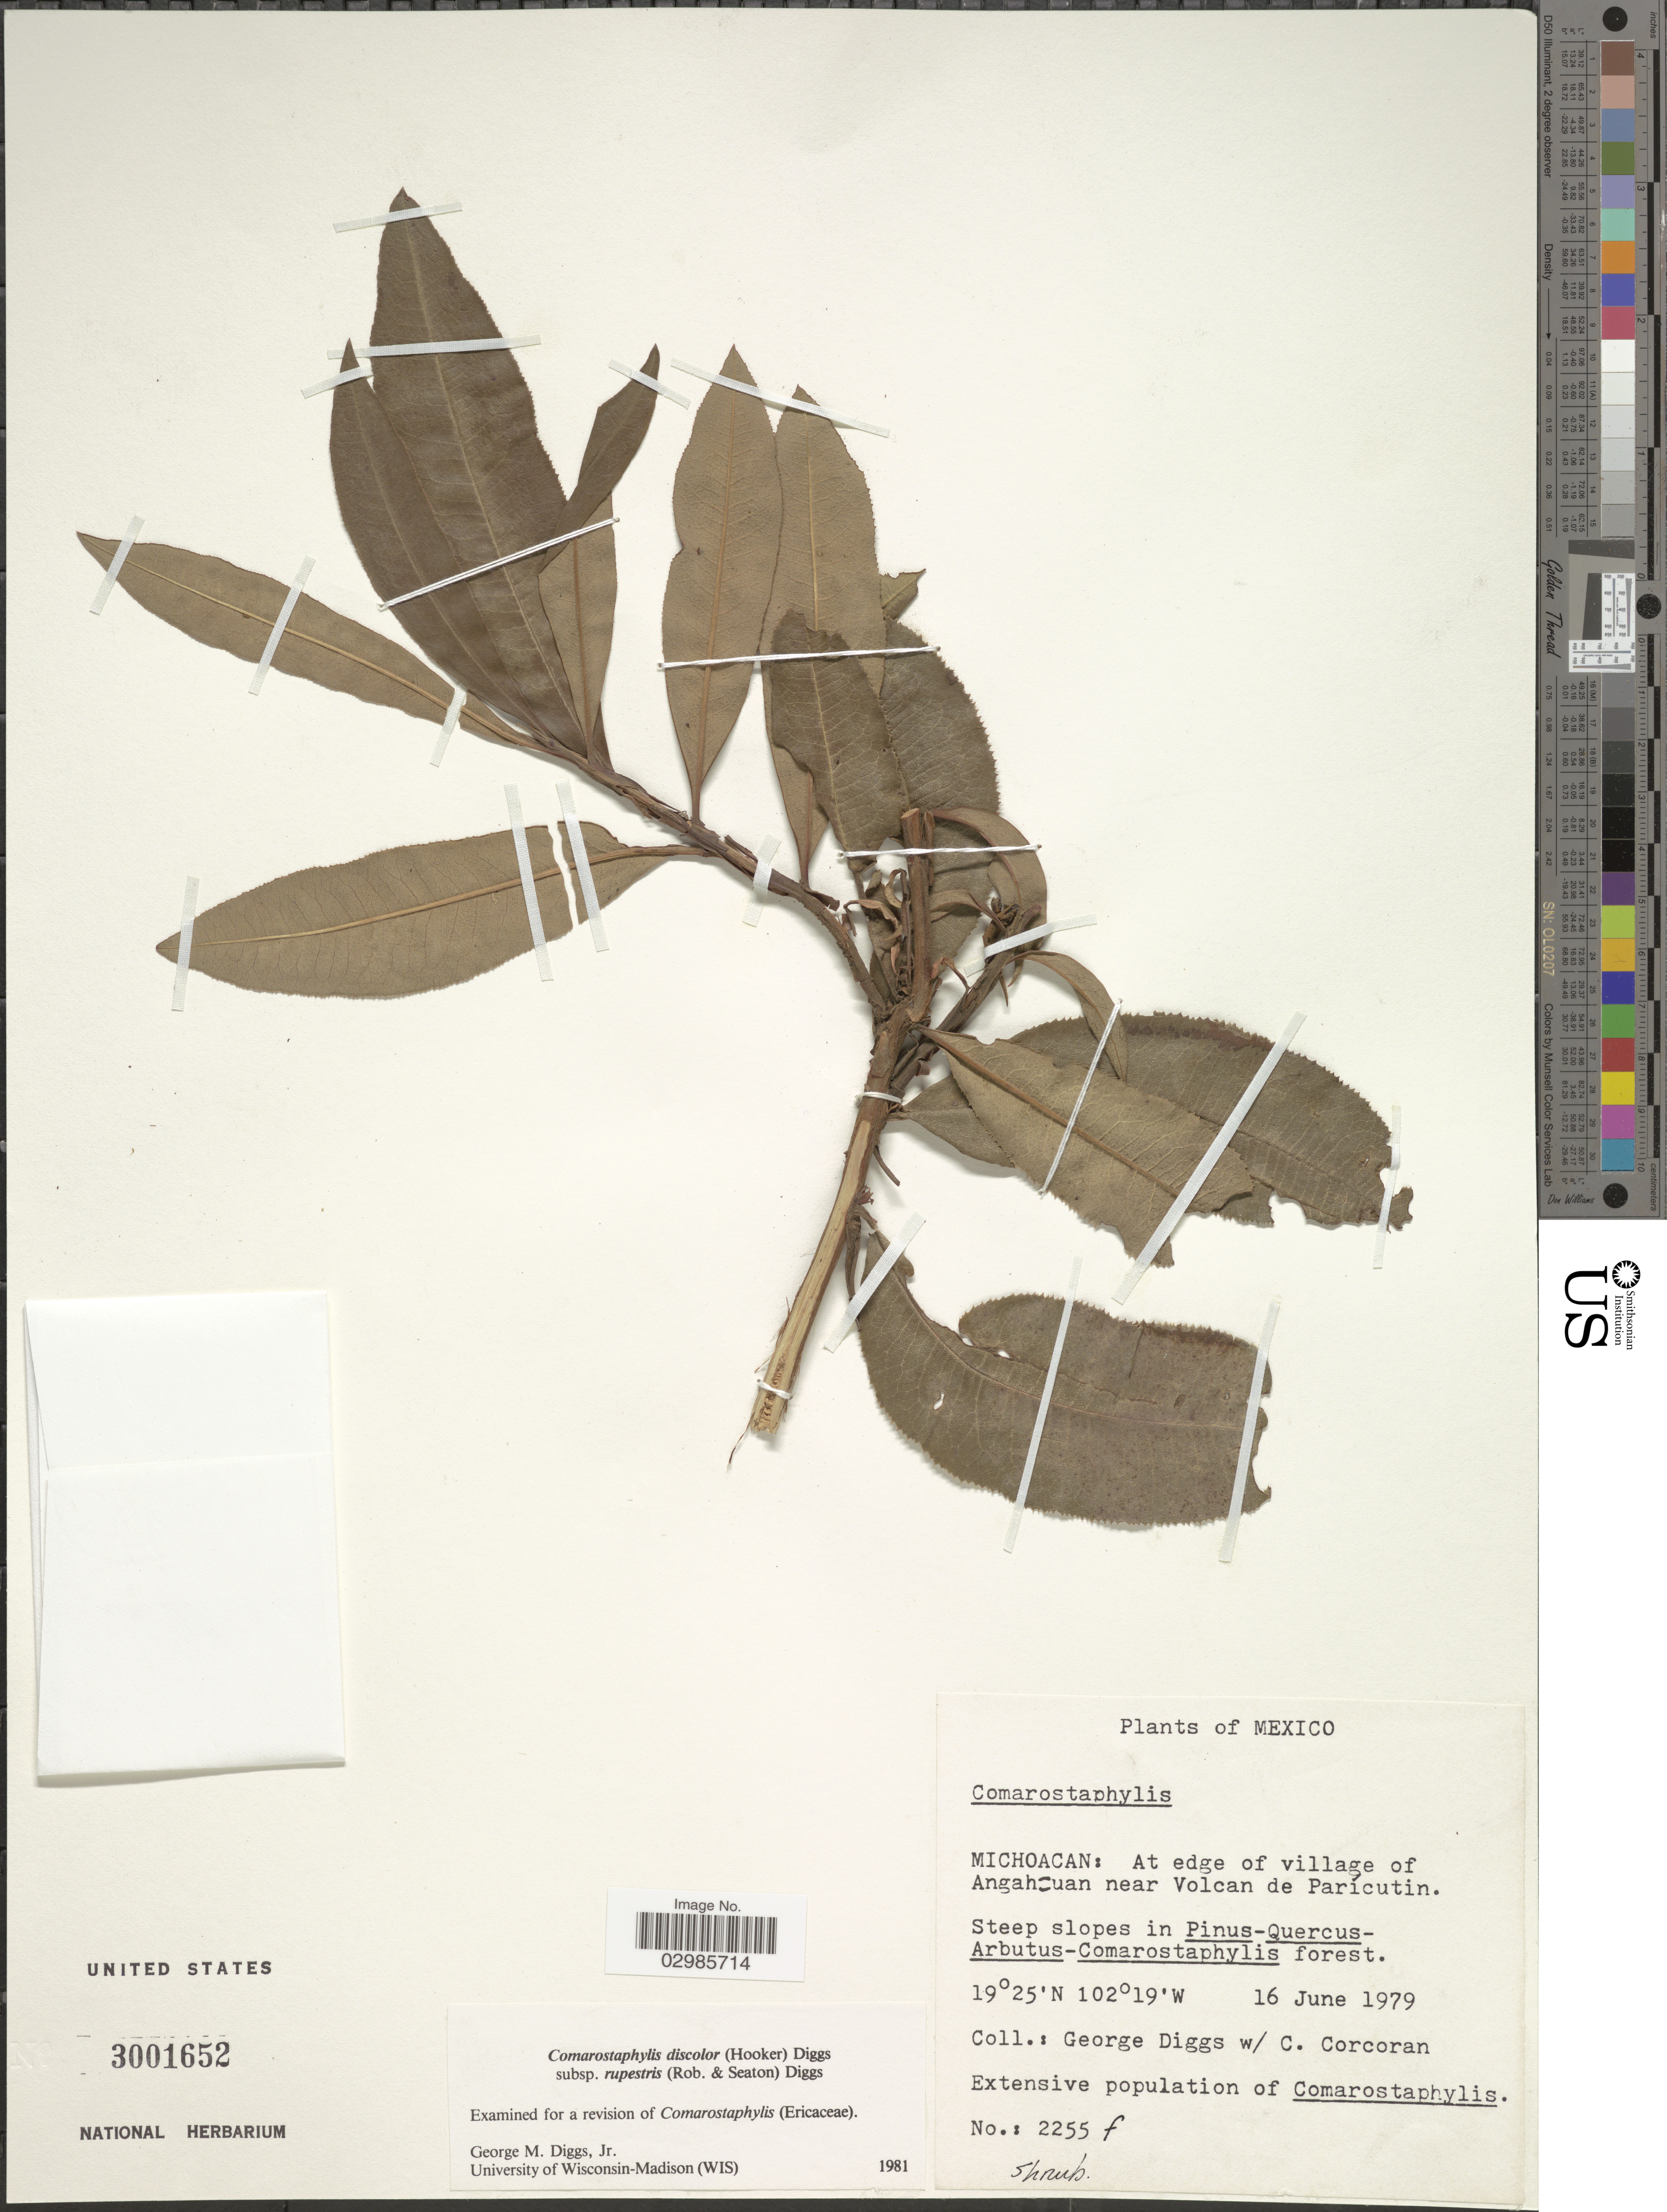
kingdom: Plantae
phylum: Tracheophyta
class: Magnoliopsida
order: Ericales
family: Ericaceae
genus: Comarostaphylis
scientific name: Comarostaphylis discolor subsp. rupestris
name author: (Rob. & Seaton) Diggs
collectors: G. Diggs & C. Corcoran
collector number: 2255f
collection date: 1979-06-16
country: Mexico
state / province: Michoacán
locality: At edge of village of Angahuan near Volcan de Parícutin.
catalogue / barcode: US 3001652